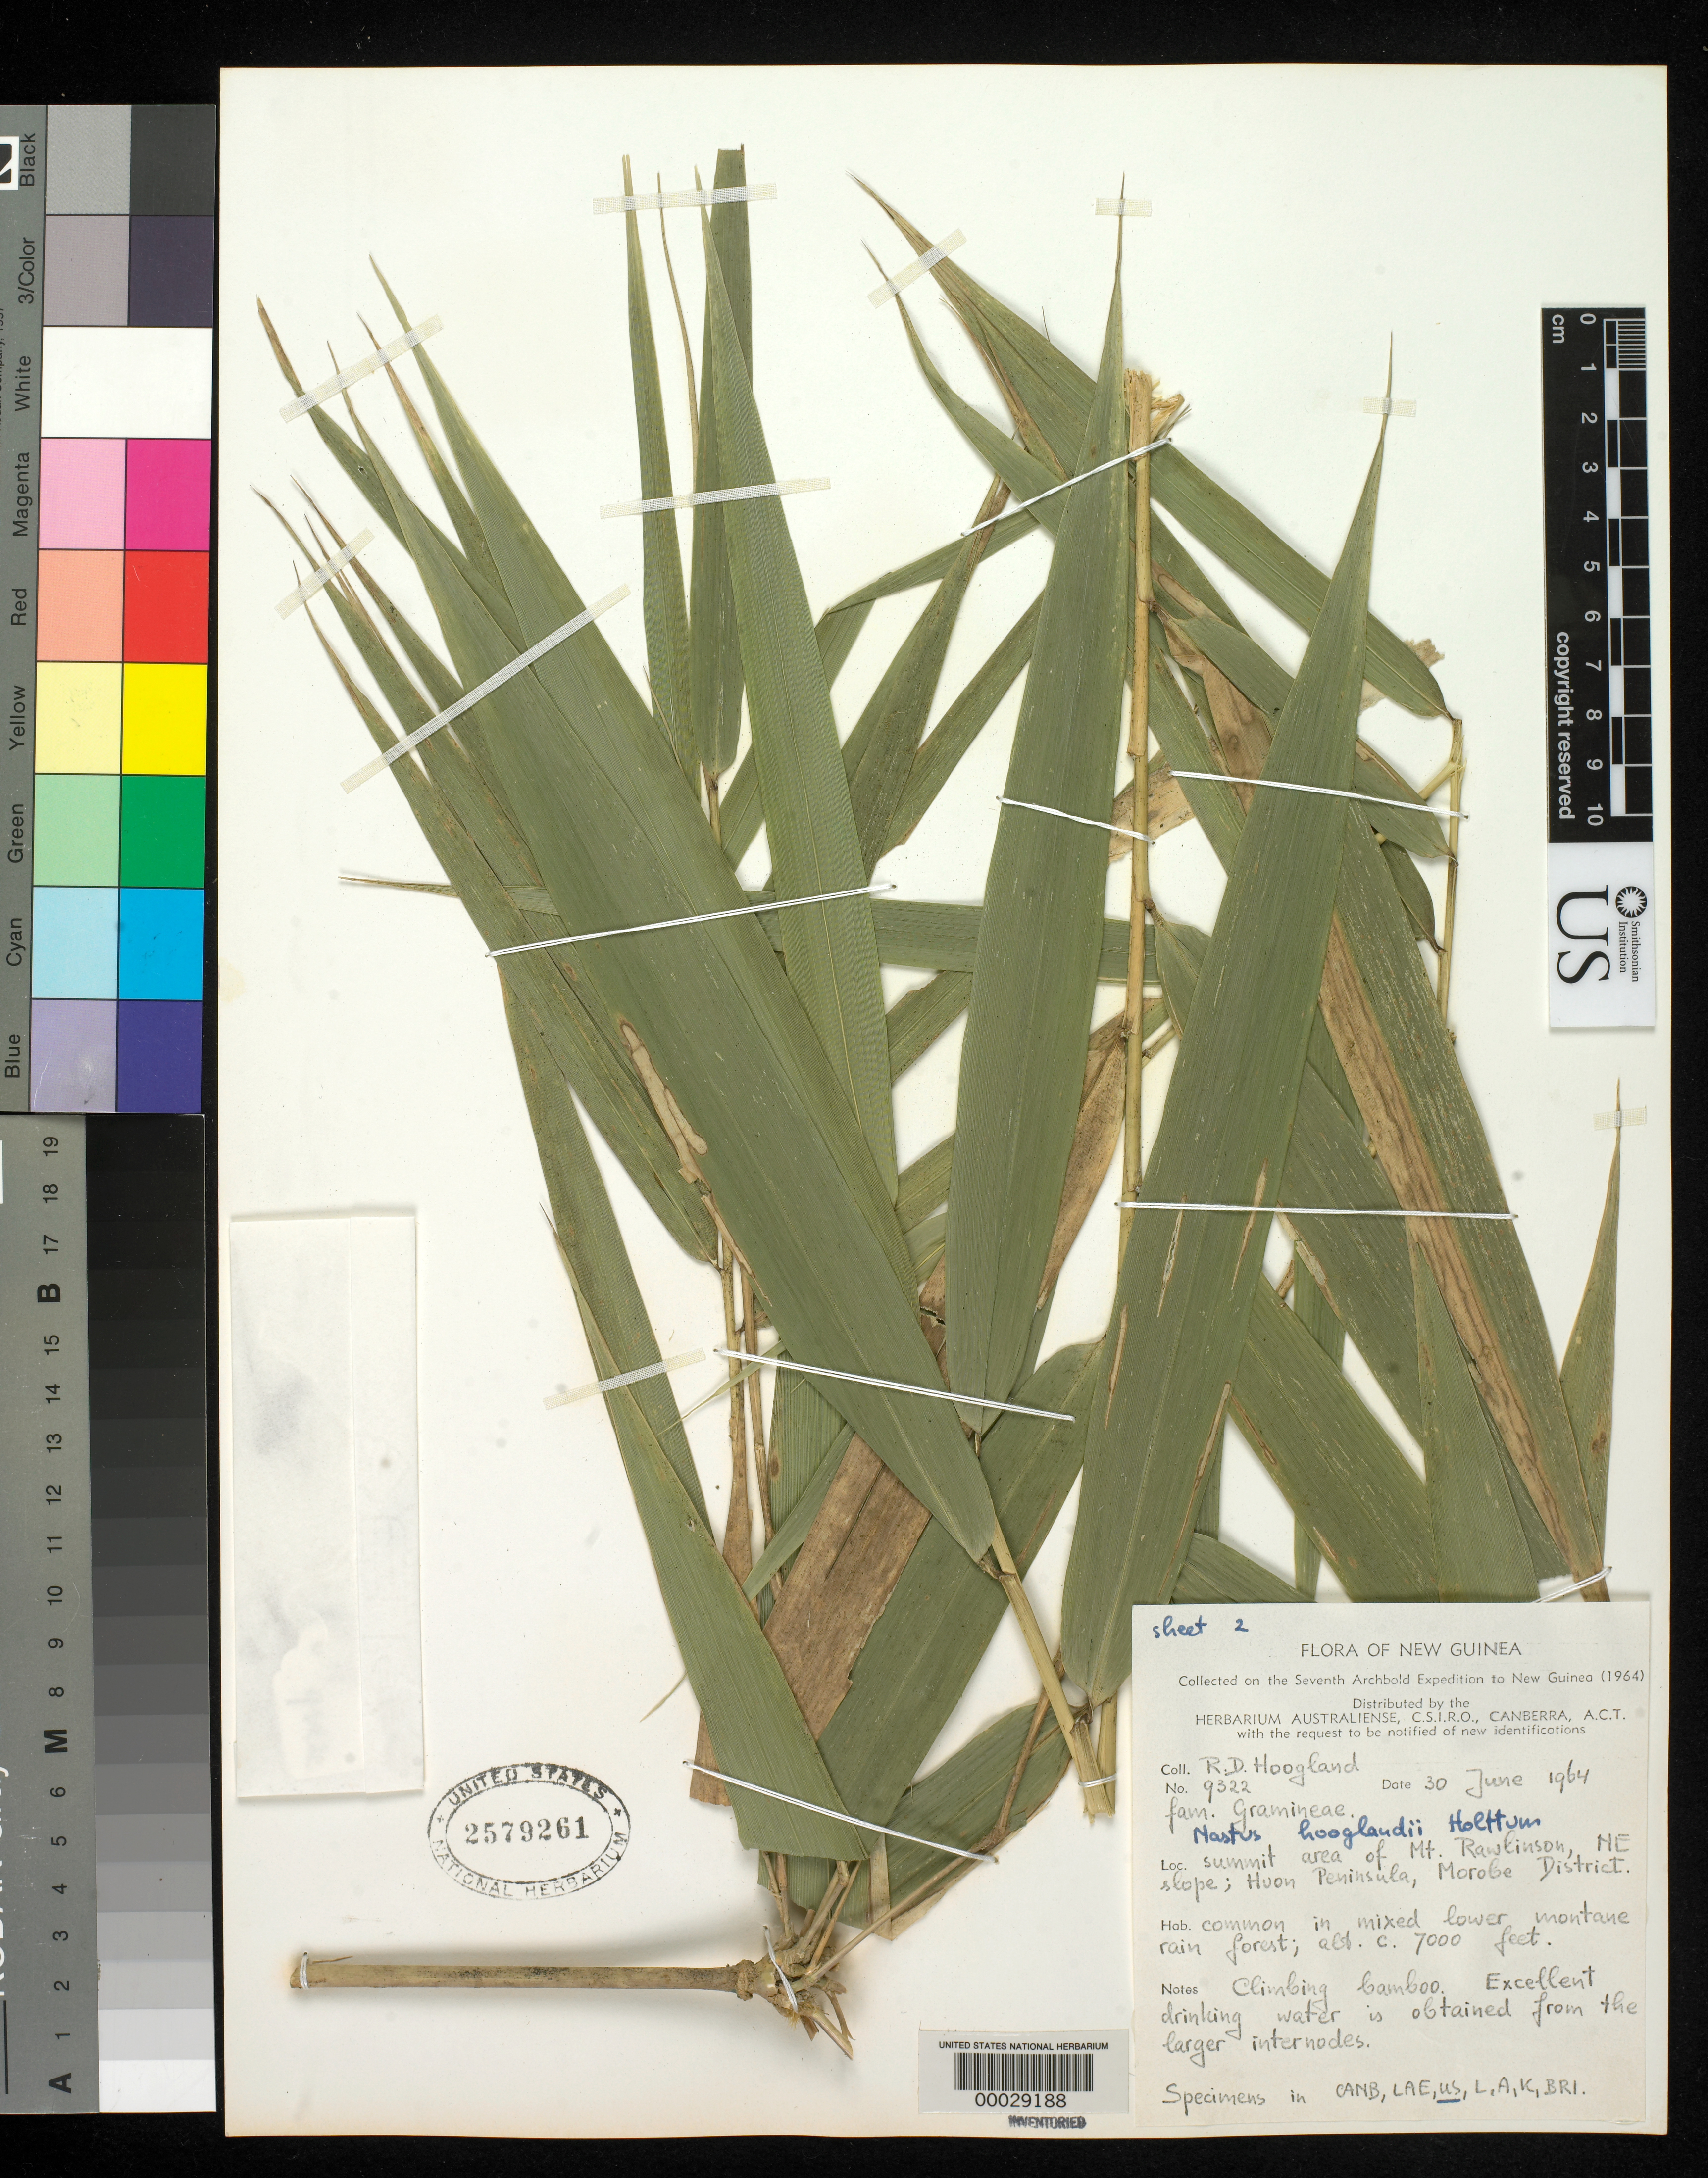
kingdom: Plantae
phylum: Tracheophyta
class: Liliopsida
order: Poales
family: Poaceae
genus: Nastus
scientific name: Nastus hooglandii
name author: Holttum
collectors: R. D. Hoogland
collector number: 9322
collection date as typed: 30 Jun 1964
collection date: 1964-06-30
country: Papua New Guinea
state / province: Morobe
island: New Guinea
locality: Mt. Rawlinson, Huon Peninsula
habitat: mixed lower montane rain forest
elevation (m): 2135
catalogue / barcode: US 2579261